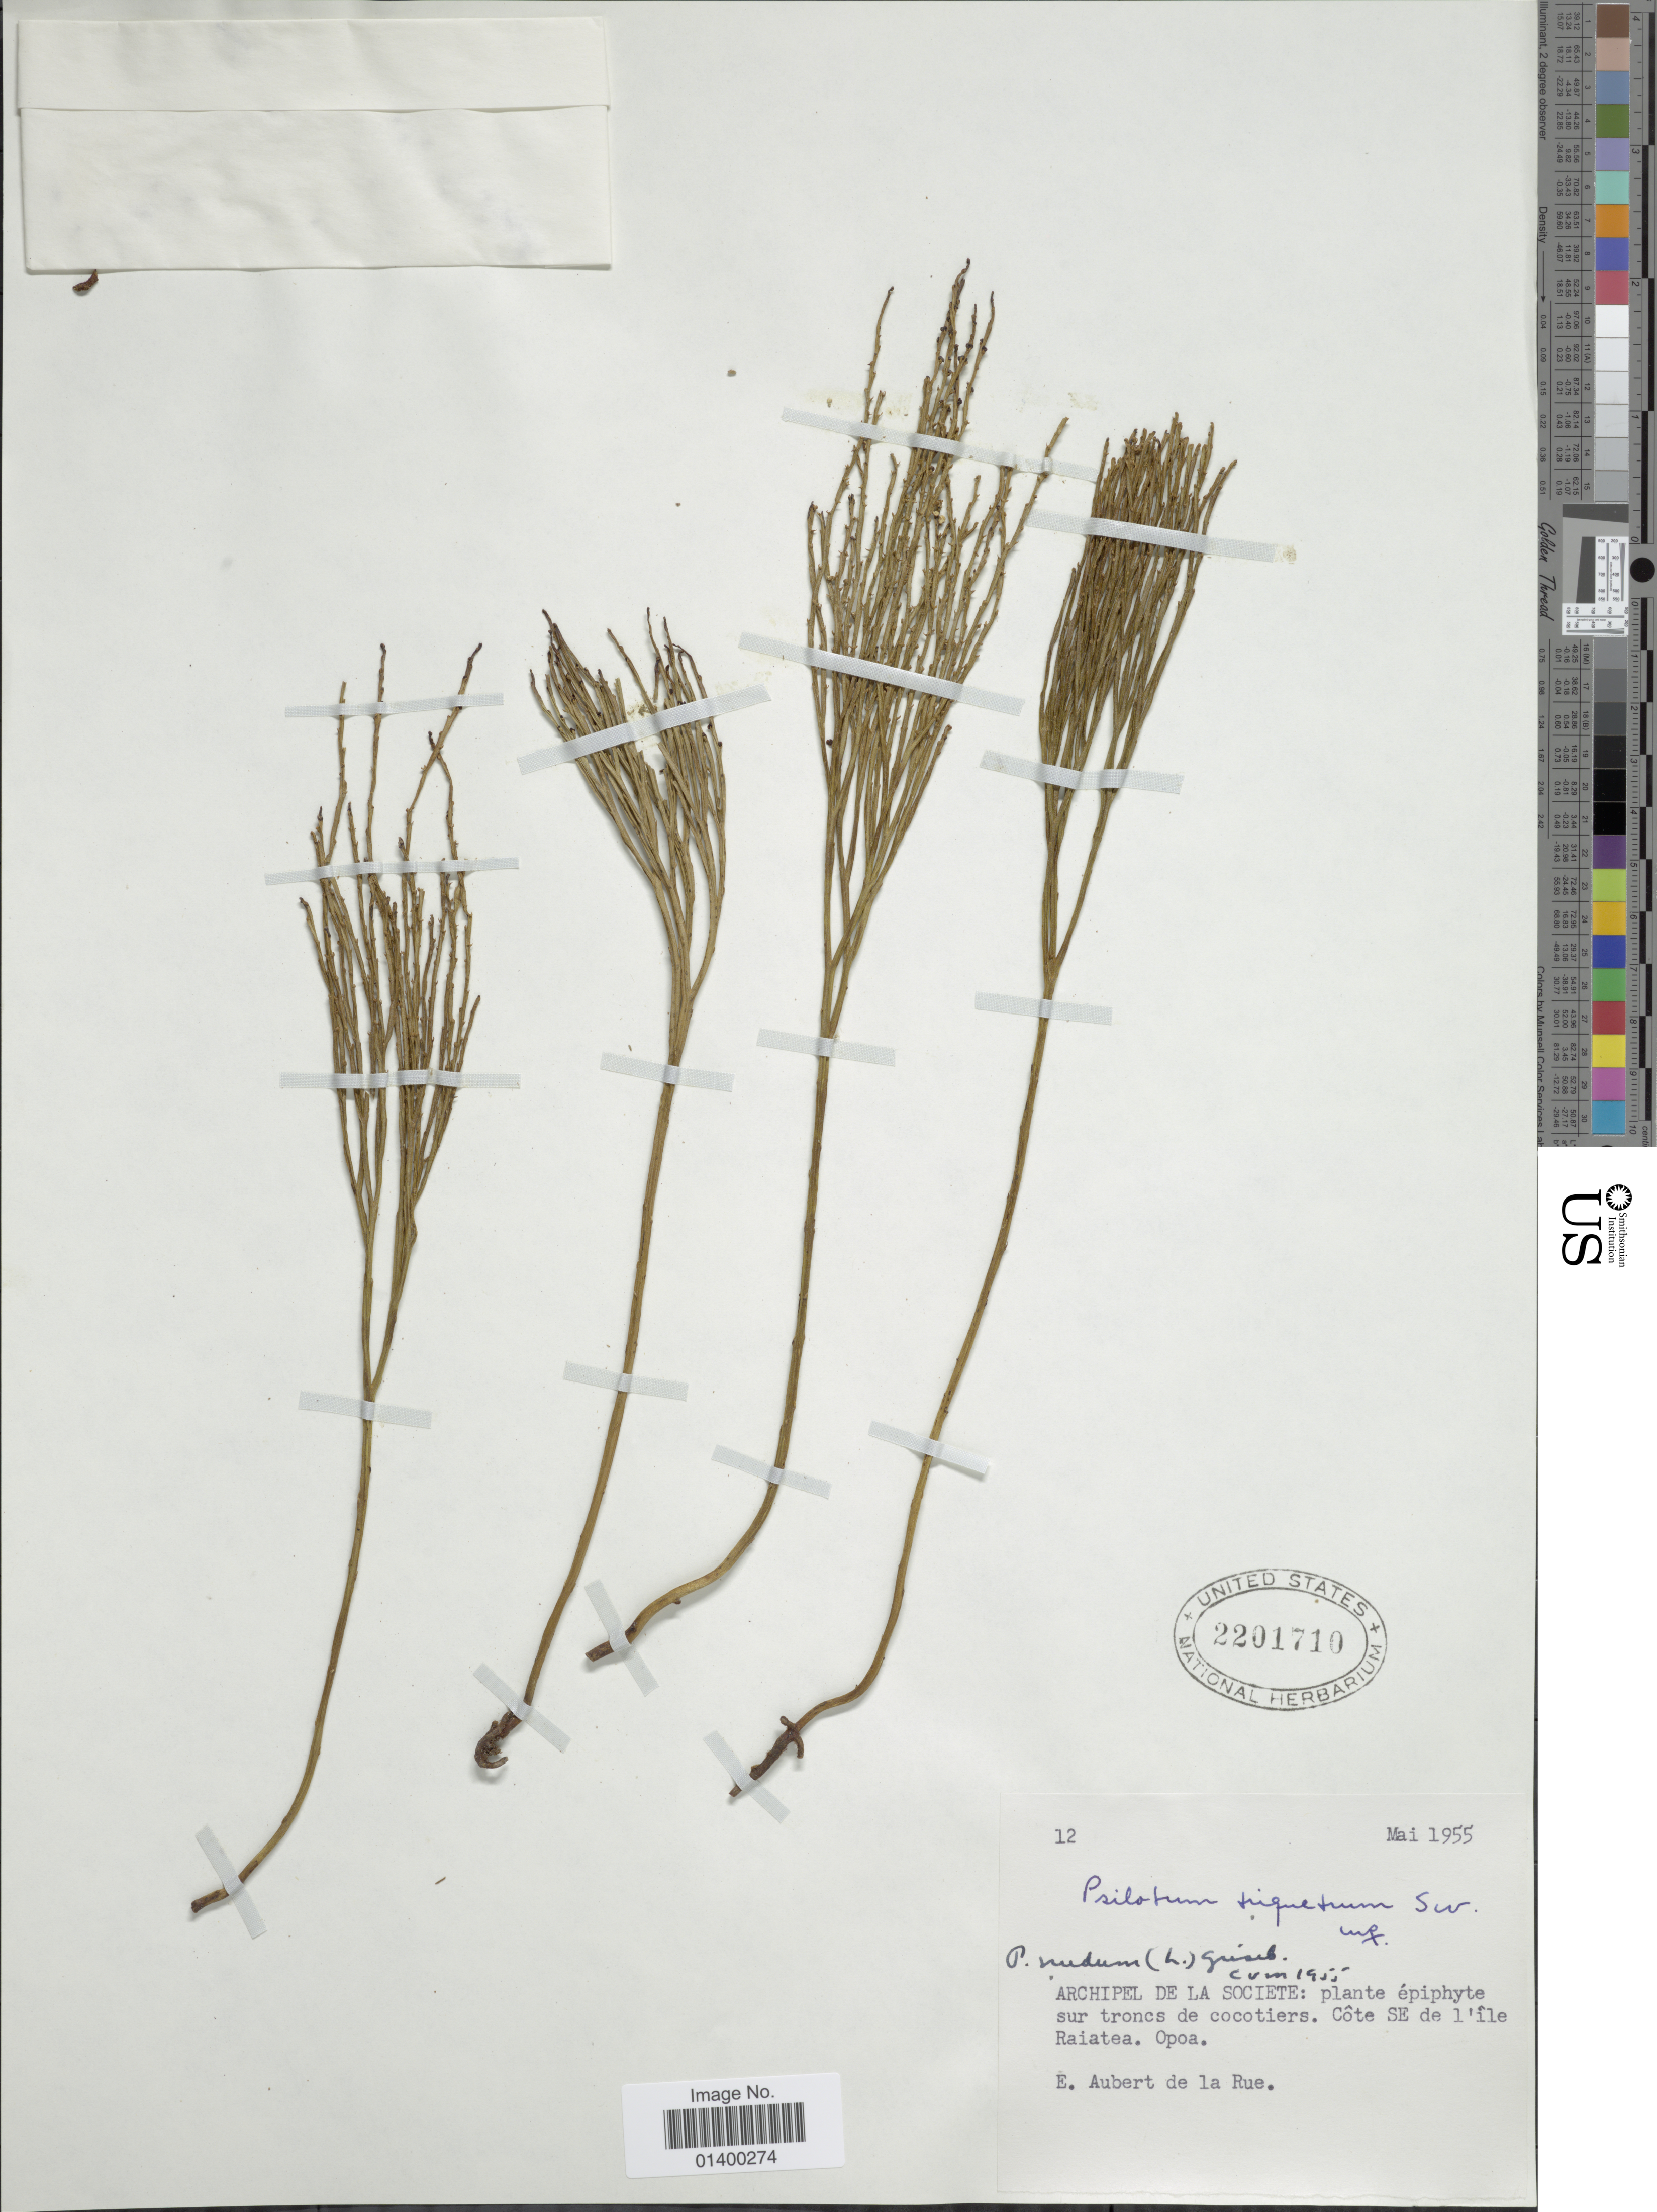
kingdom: Plantae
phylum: Tracheophyta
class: Polypodiopsida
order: Psilotales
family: Psilotaceae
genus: Psilotum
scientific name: Psilotum nudum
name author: (L.) P. Beauv.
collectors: E. Aubert de La Rüe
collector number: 12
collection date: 1955-05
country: French Polynesia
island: Raiatea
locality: Archipel de la Societe: plante epiphyte sur troncs de cocotiers, Côte SE de l'ile Raiatea, Opoa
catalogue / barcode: US 2201710